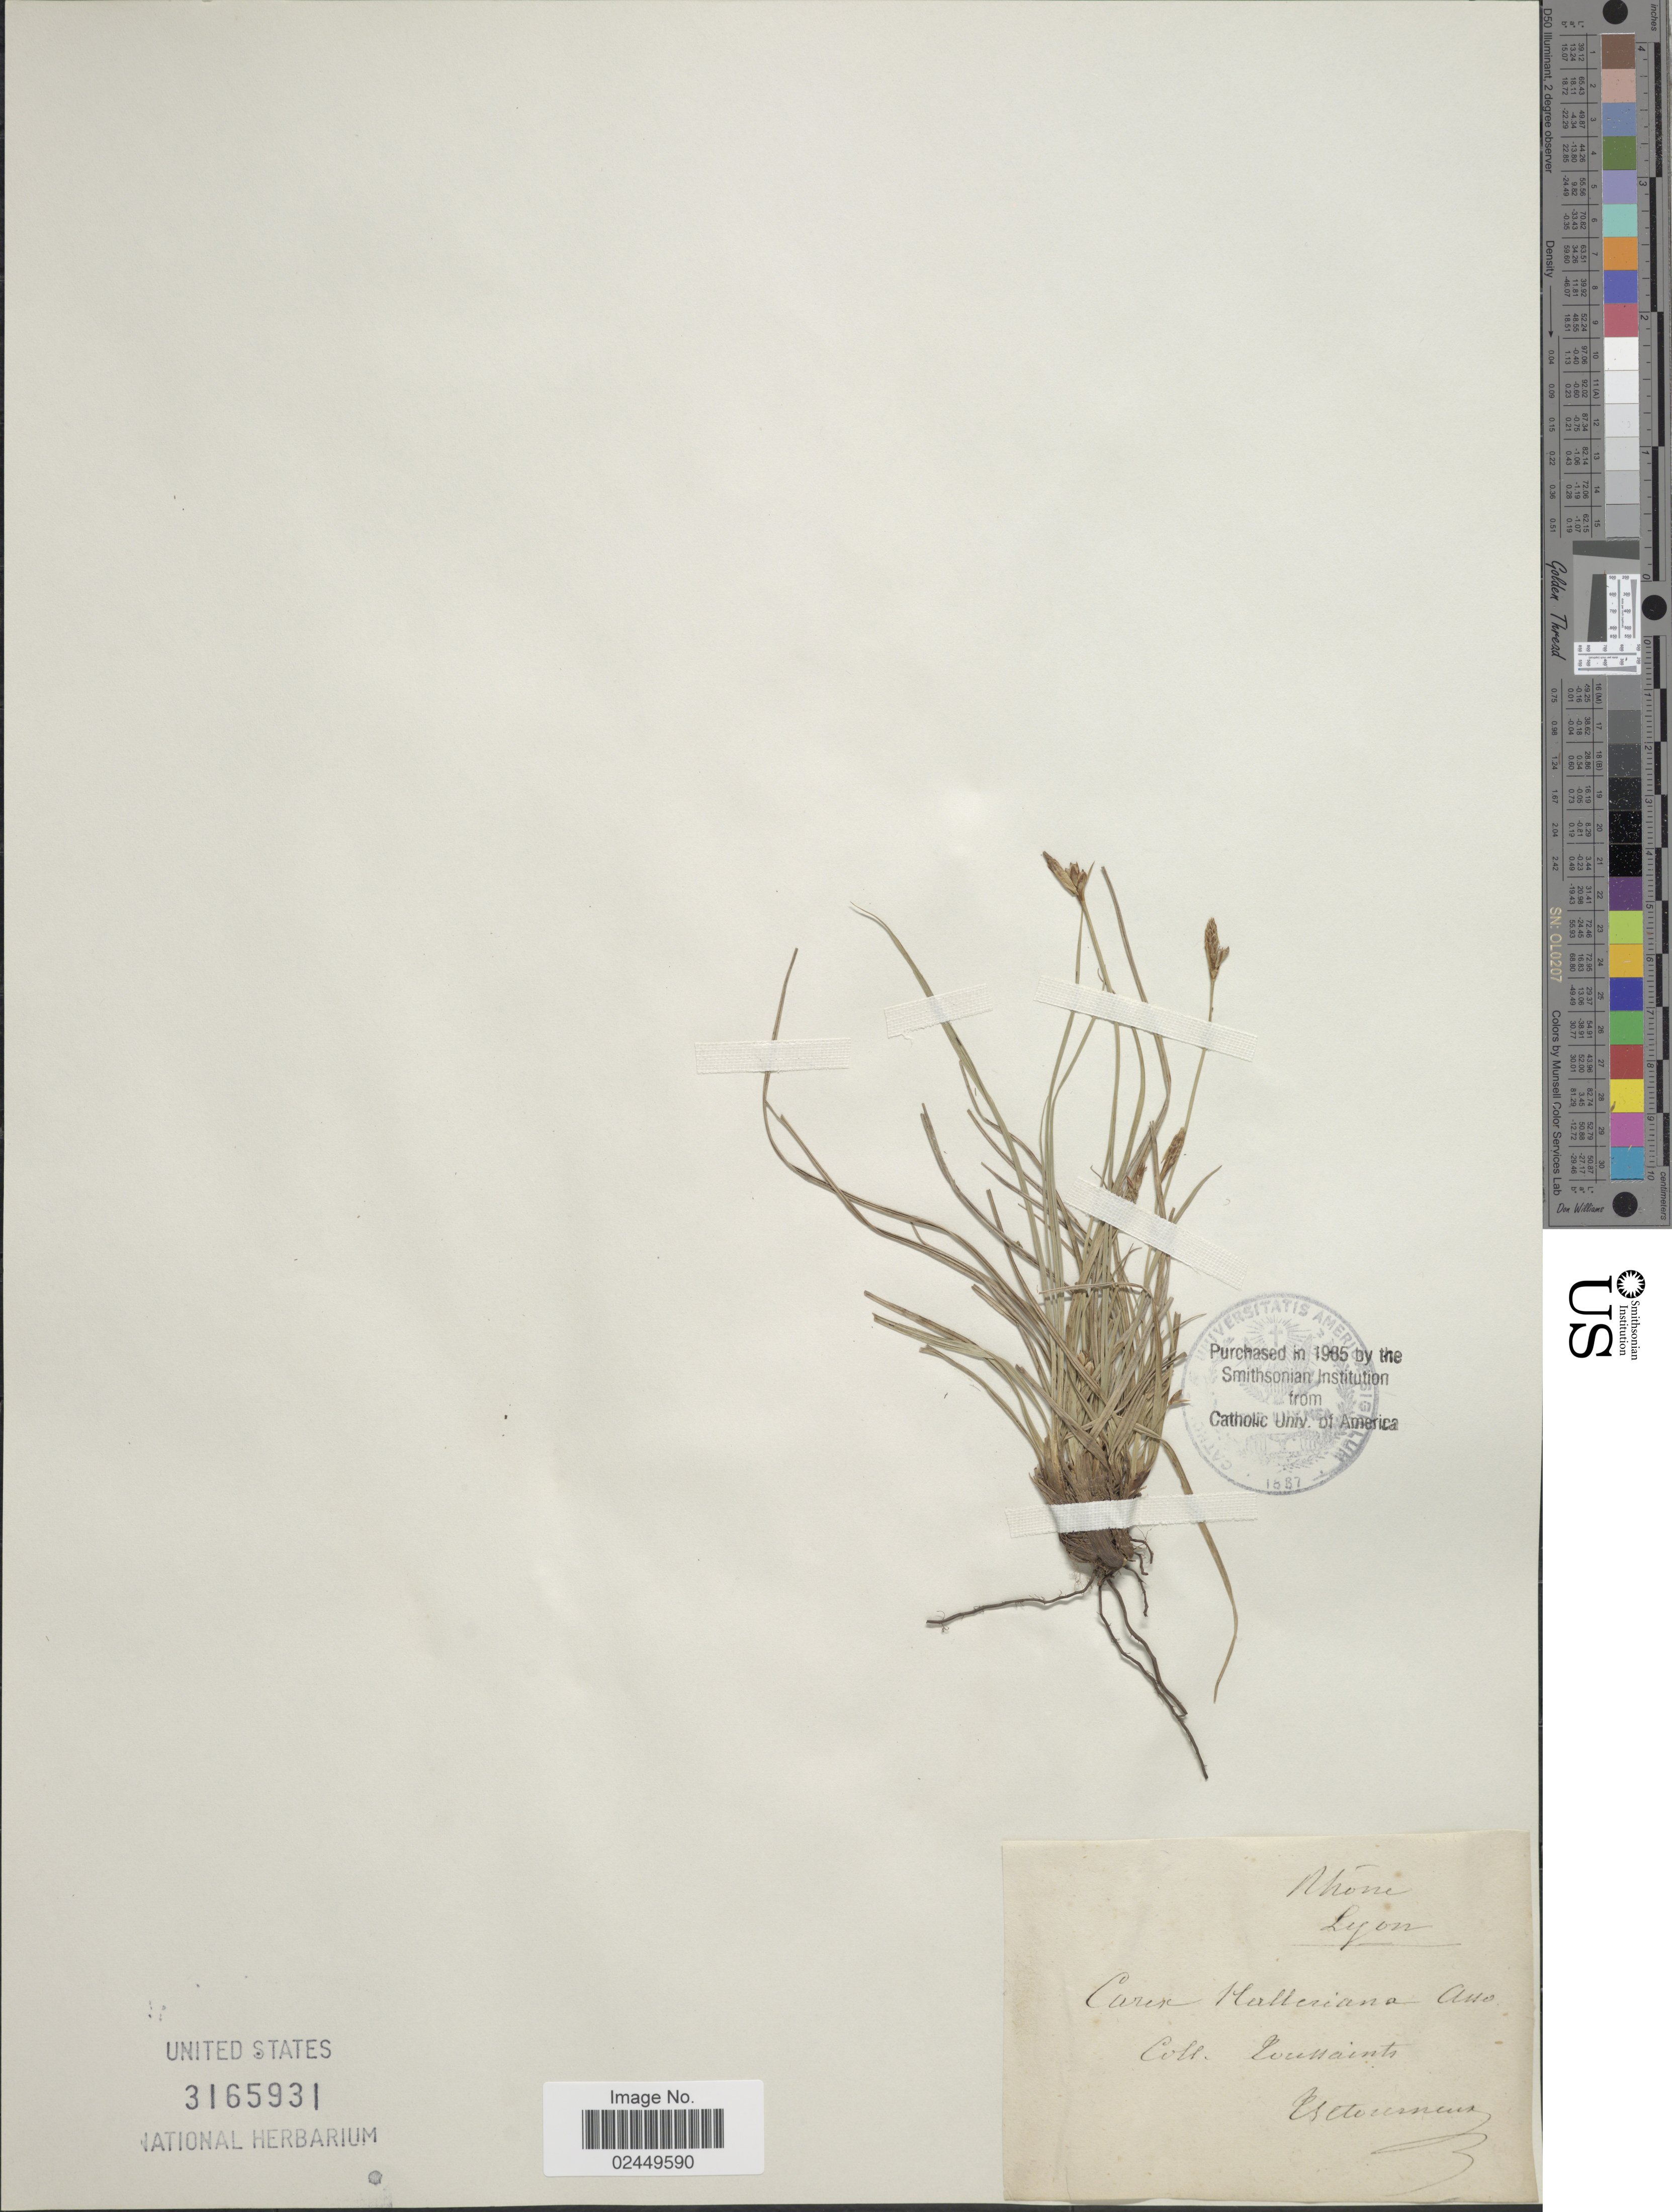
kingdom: Plantae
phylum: Tracheophyta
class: Liliopsida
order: Poales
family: Cyperaceae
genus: Carex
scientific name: Carex halleriana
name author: Asso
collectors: -. Toussaint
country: France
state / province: Auvergne-Rhône-Alpes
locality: Rhone-Alpes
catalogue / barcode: US 3165931